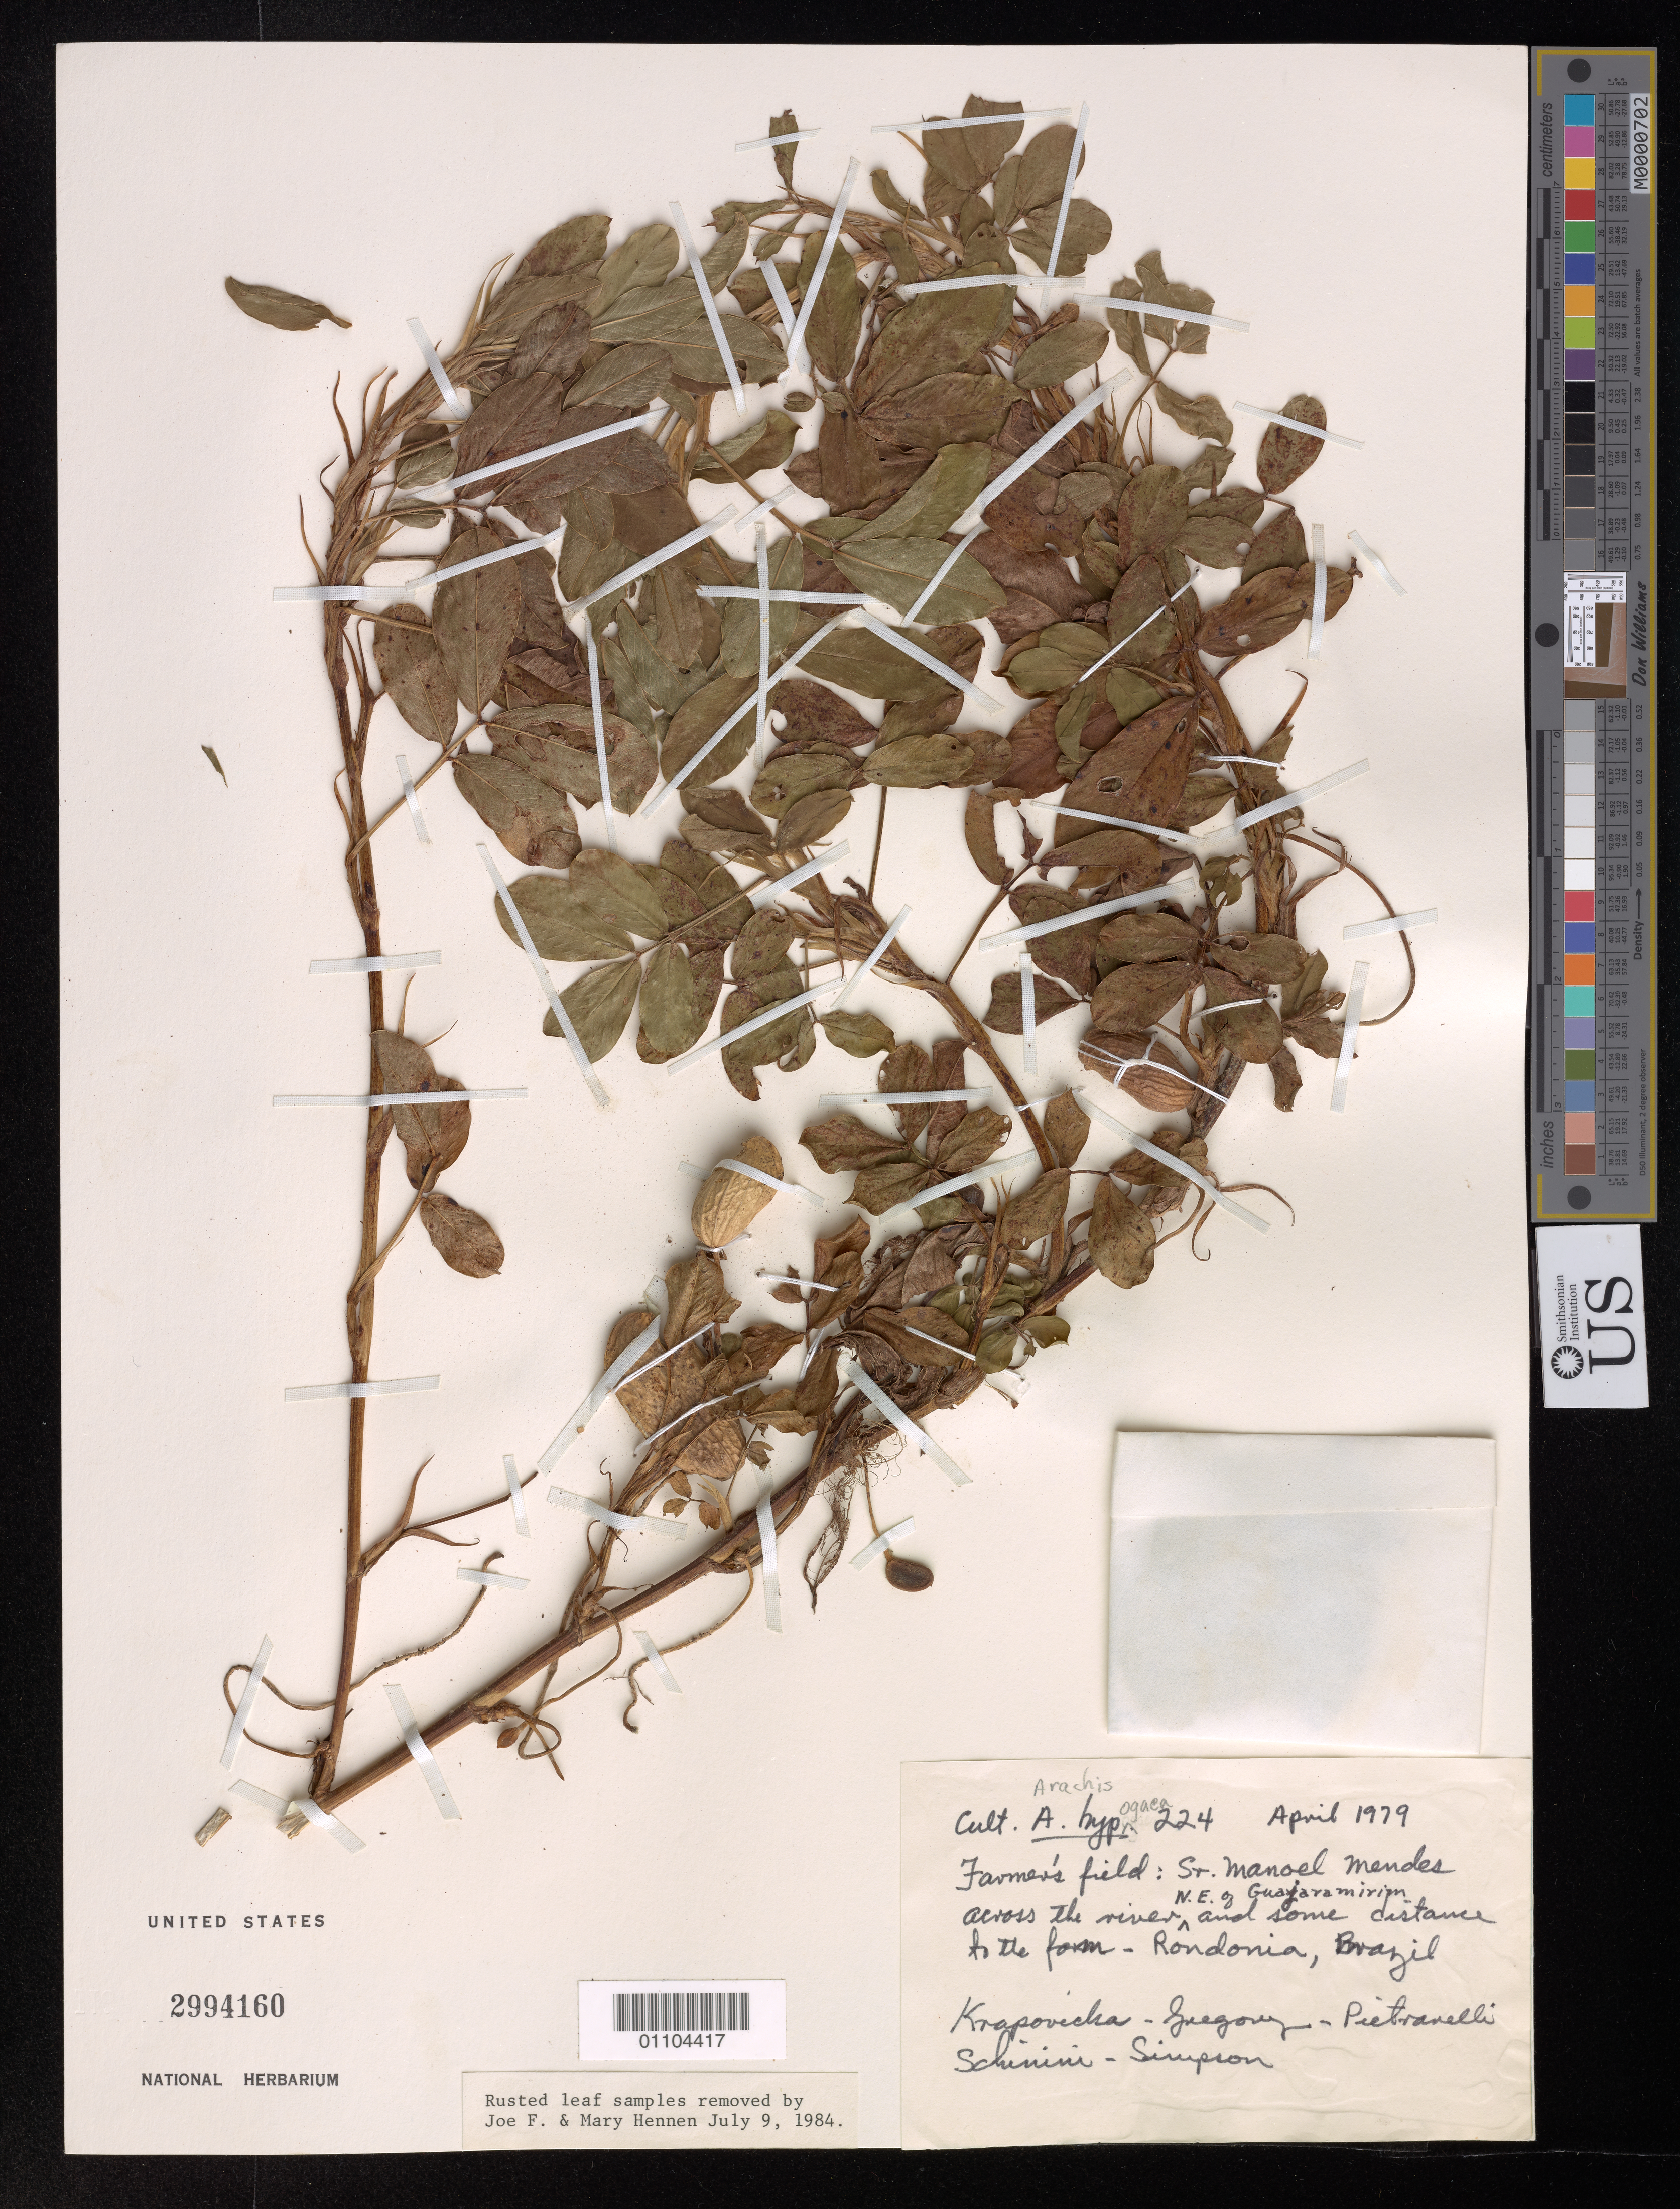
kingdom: Plantae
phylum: Tracheophyta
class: Magnoliopsida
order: Fabales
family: Fabaceae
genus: Arachis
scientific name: Arachis hypogaea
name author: L.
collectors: -. Krapovicha, -. Gregory, -. Schinini, Simpson, -- & -. Pietranelli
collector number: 224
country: Brazil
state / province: Rondônia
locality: Farmer's field, Sr. Manoel Mendes across the river NE of Guaiaramirim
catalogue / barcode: US 2994160